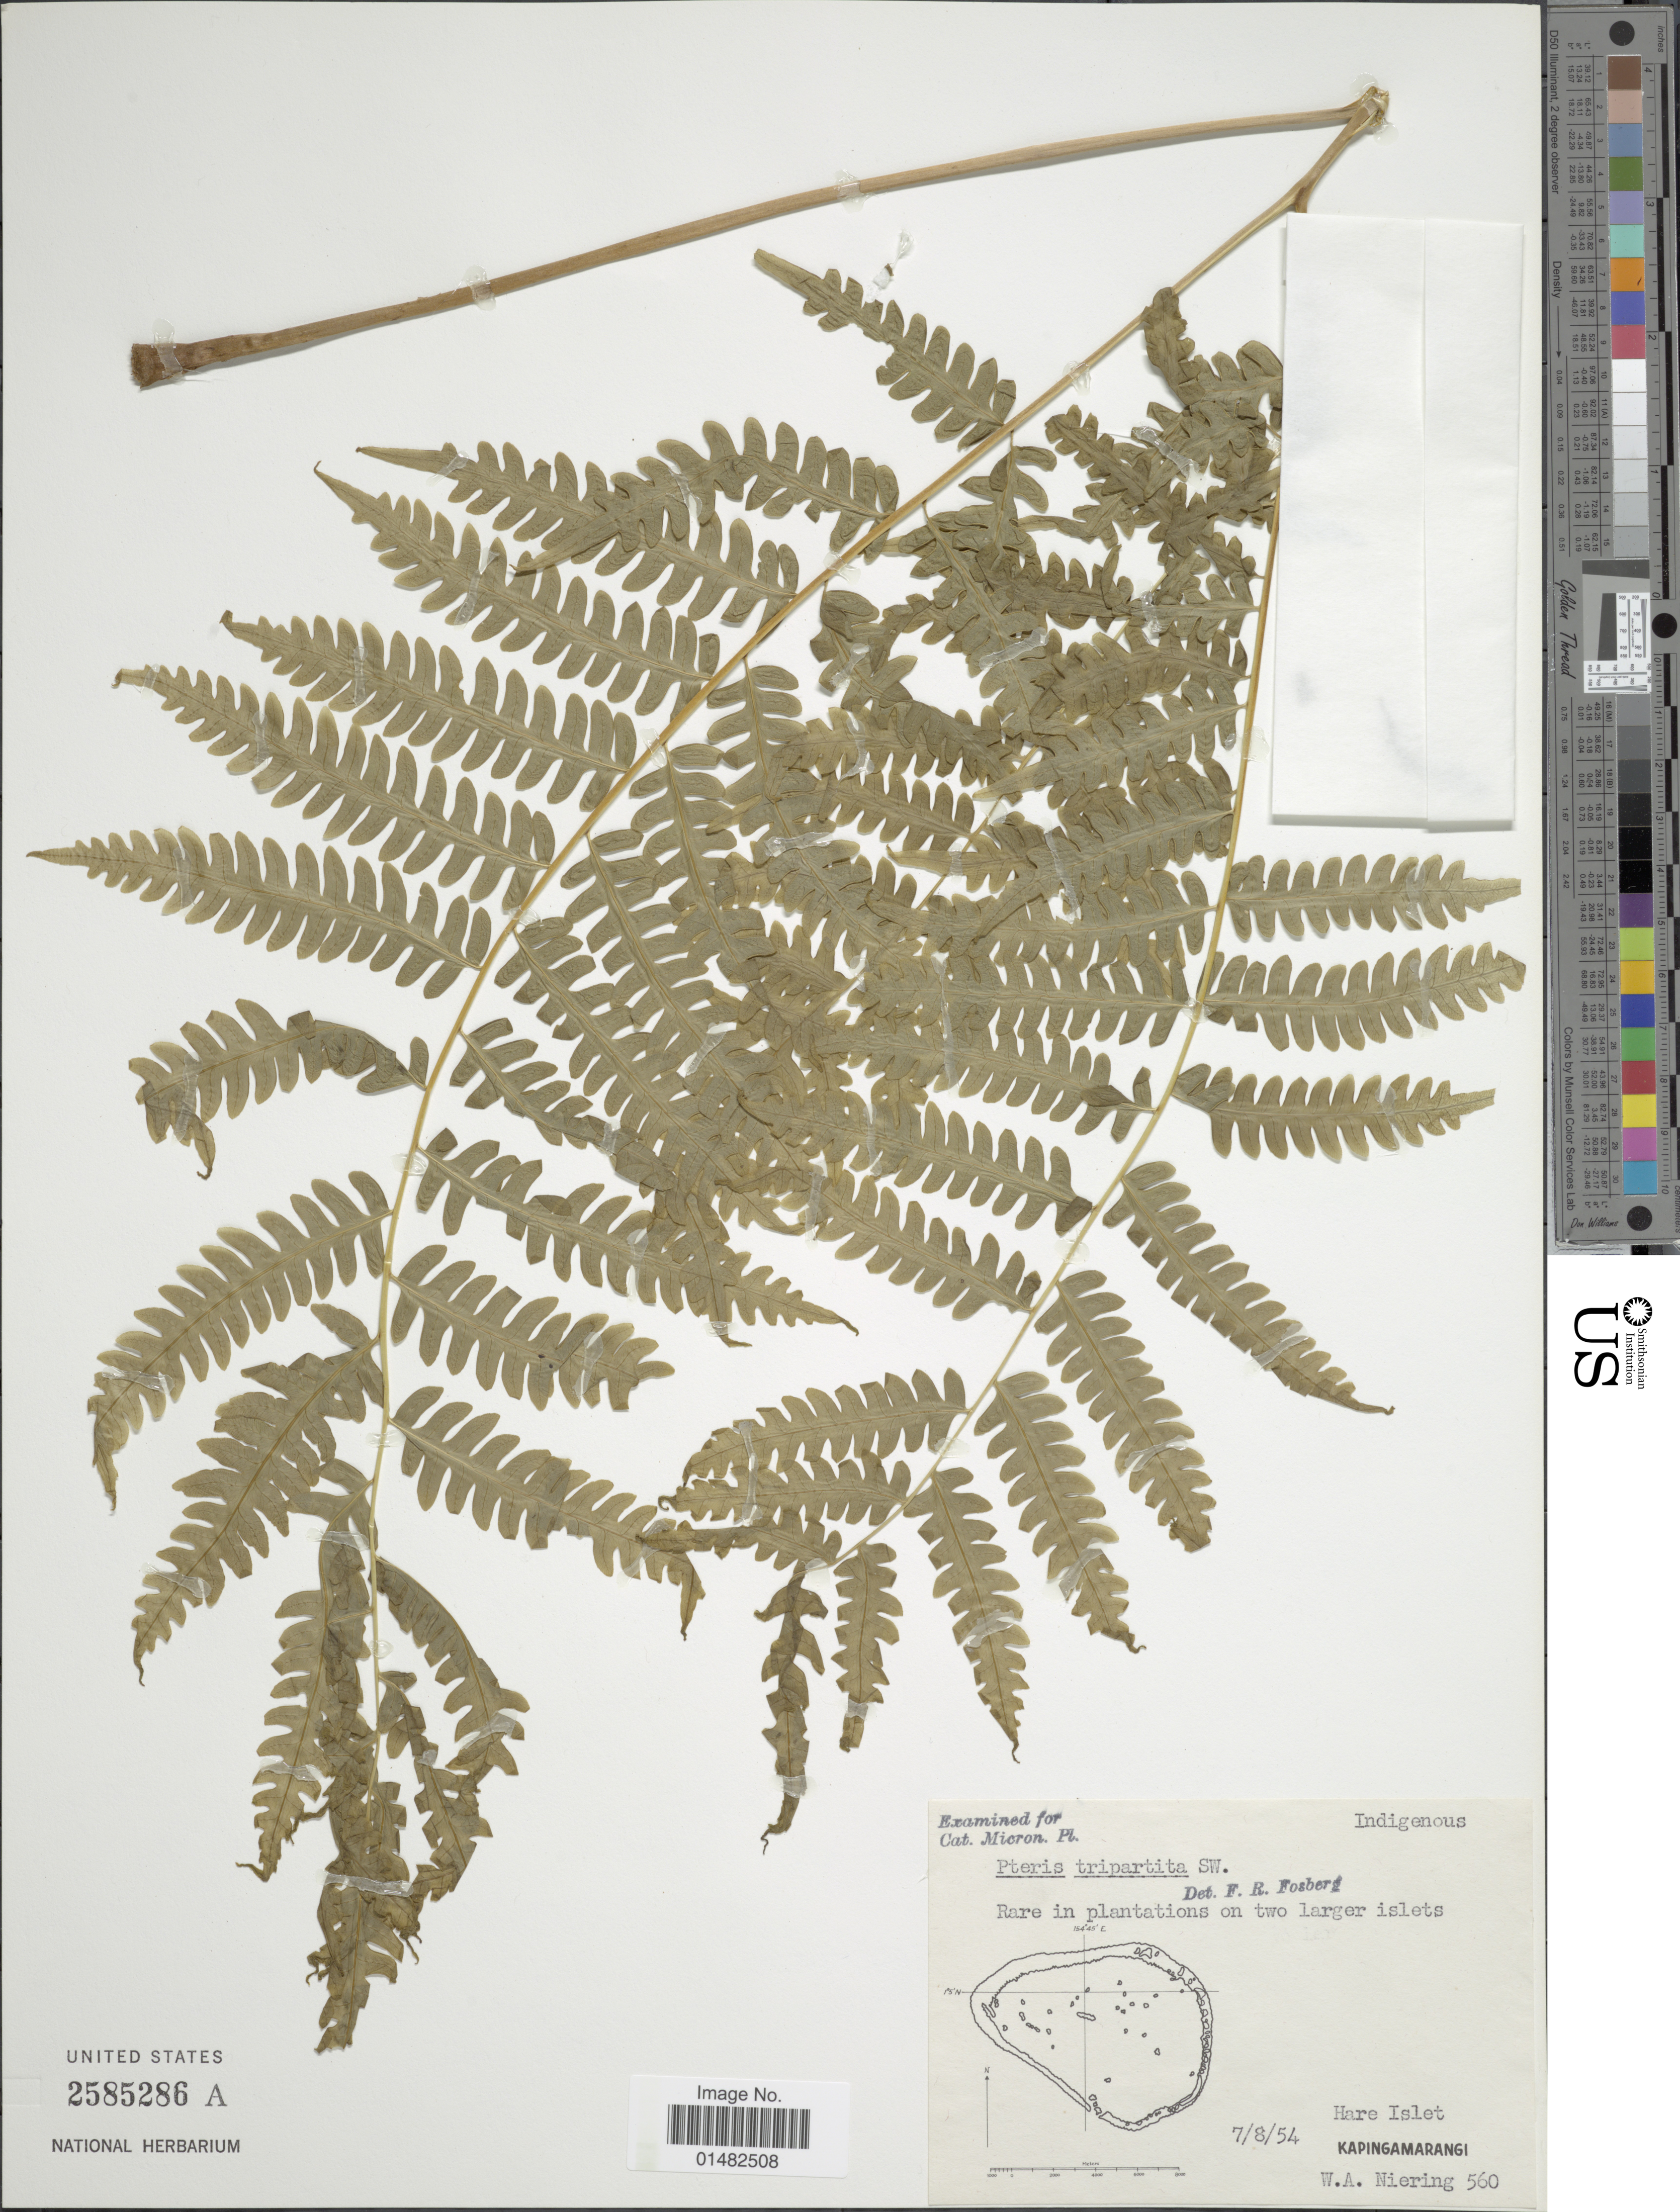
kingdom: Plantae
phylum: Tracheophyta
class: Polypodiopsida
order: Polypodiales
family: Pteridaceae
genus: Pteris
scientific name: Pteris tripartita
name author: Sw.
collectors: W. Niering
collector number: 560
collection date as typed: Transcribed d/m/y: 8/7/54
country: Micronesia, Federated States of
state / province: Pohnpei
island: Kapingamarangi Atoll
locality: Hare Islet, Kapingamarangi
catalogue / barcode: US 285286A